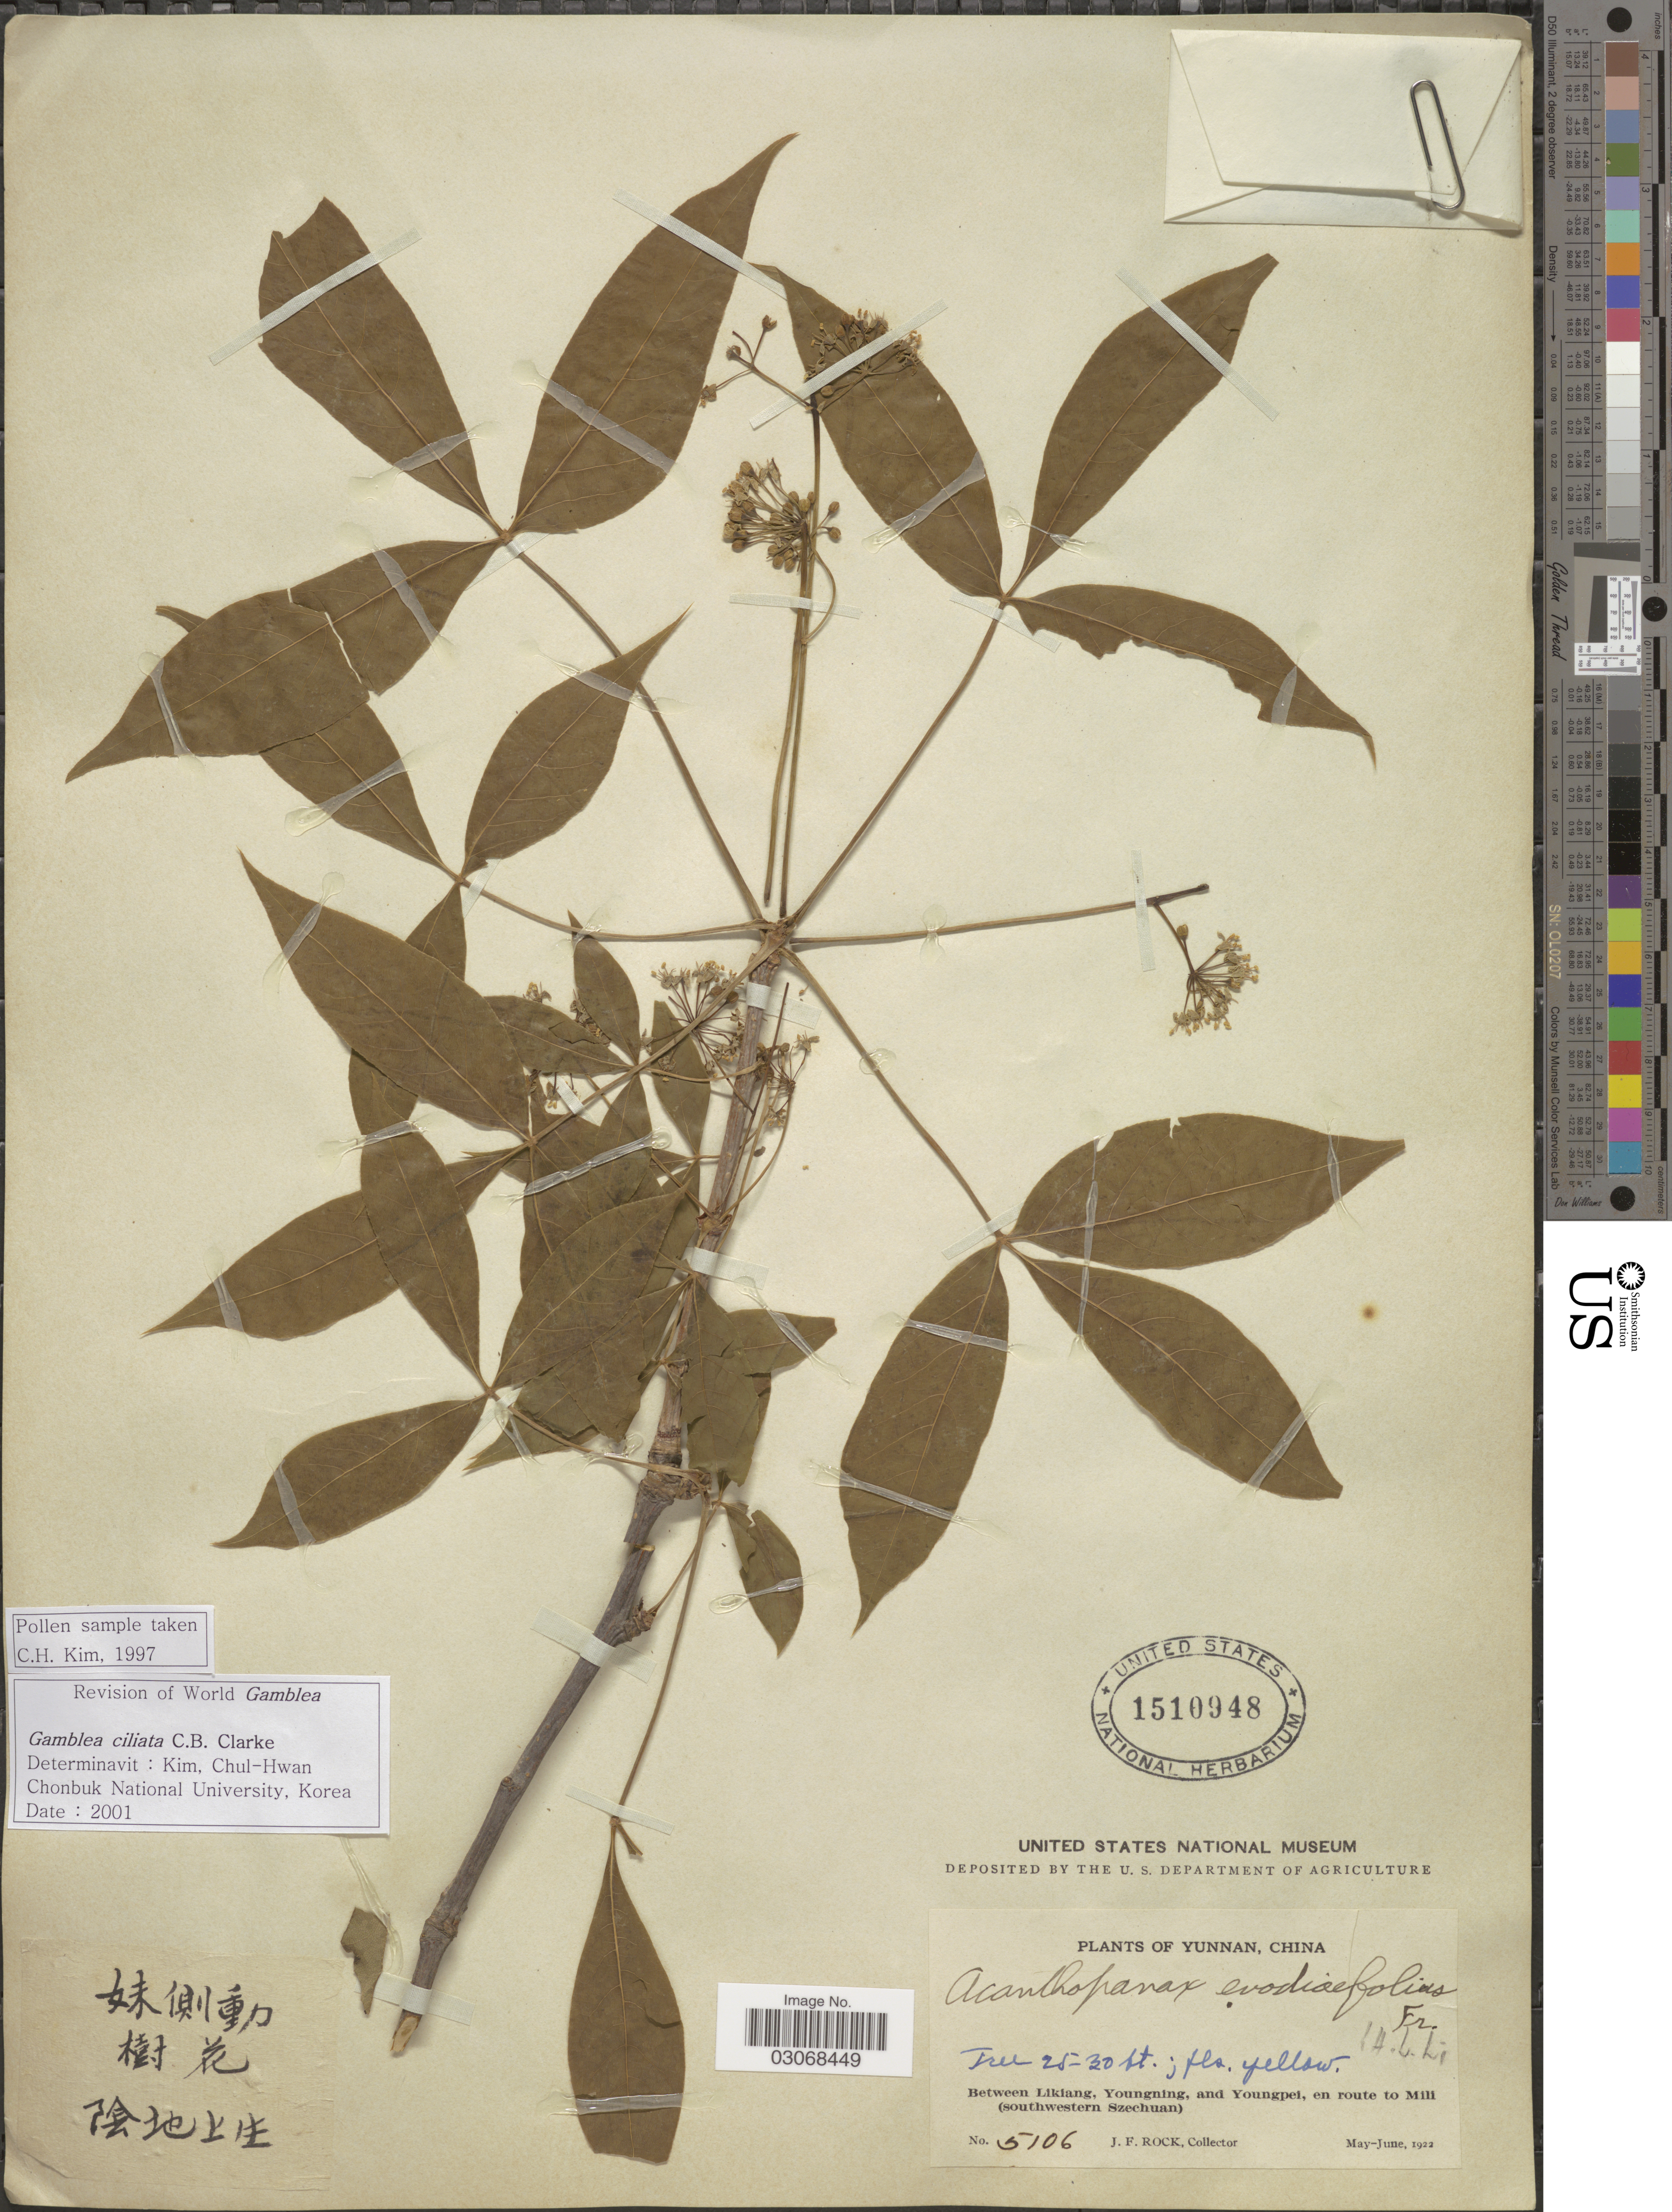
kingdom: Plantae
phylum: Tracheophyta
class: Magnoliopsida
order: Apiales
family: Araliaceae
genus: Gamblea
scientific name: Gamblea ciliata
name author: C.B. Clarke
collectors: J. Rock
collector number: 5106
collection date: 1922-05/1922-06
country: China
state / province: Yunnan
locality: Yunnan, Between Likiang, Youngning, and Youngpei, en route to Mili (southwestern Szechuan).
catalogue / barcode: US 1510948